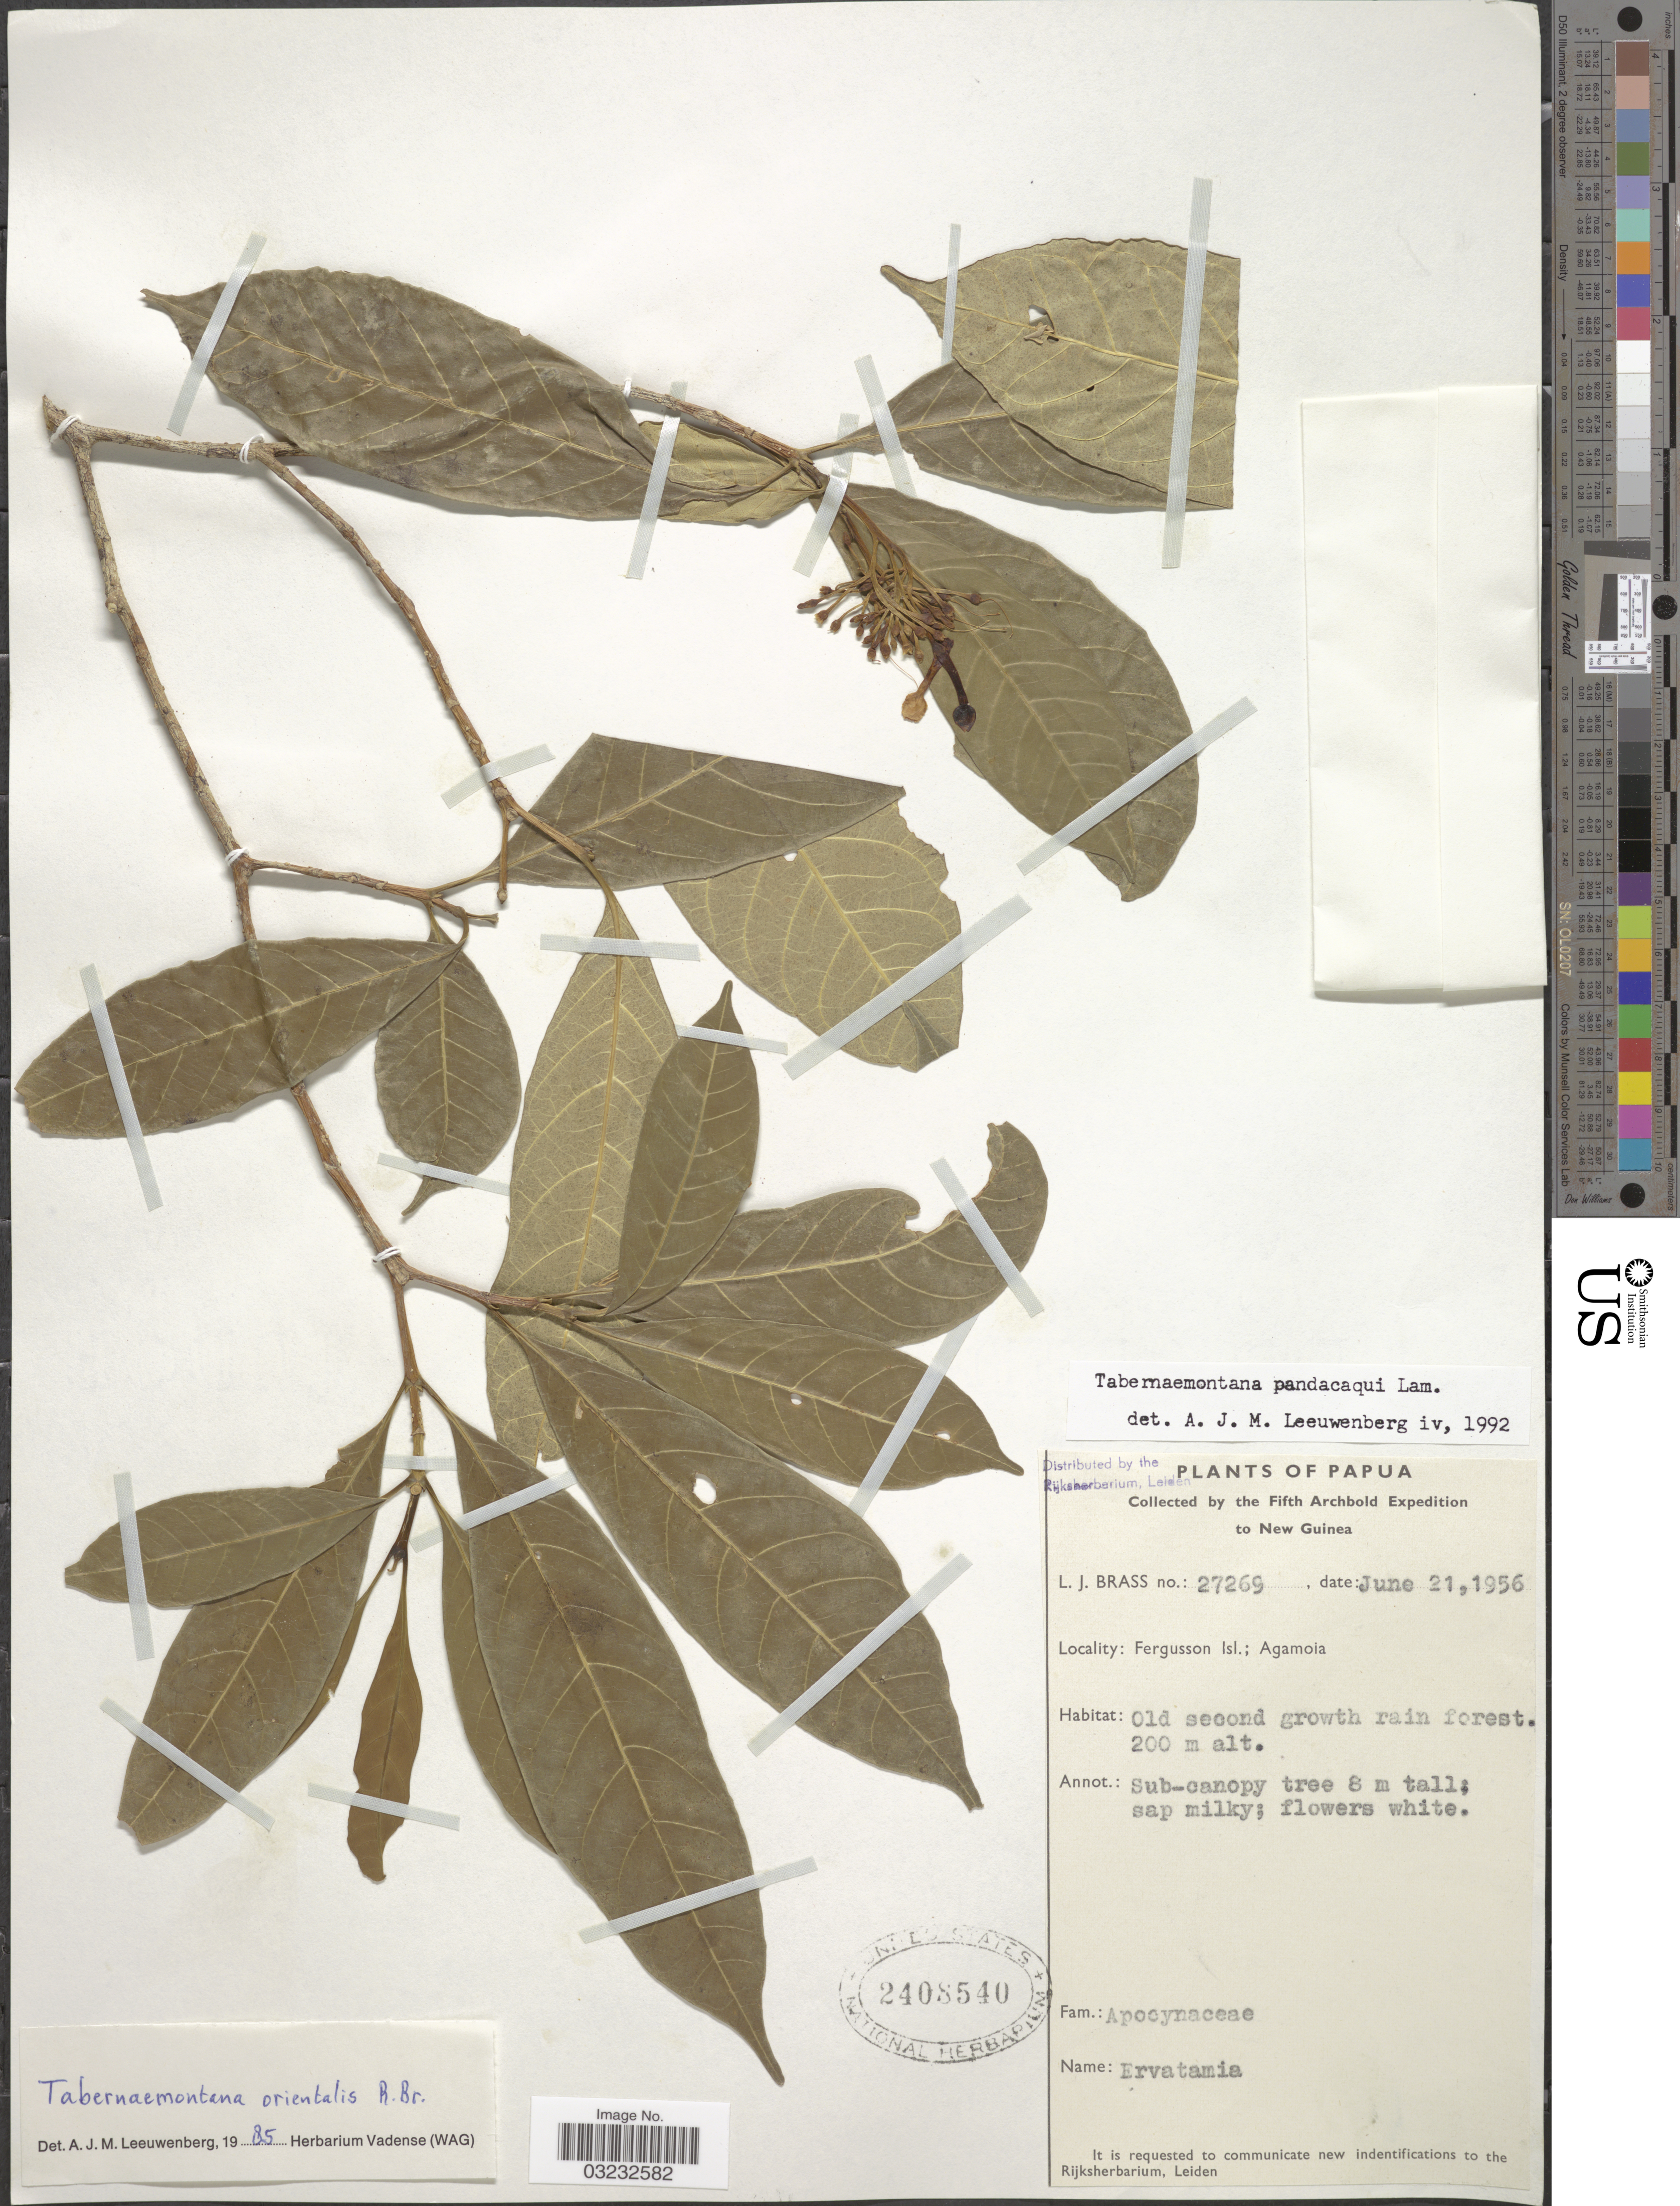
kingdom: Plantae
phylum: Tracheophyta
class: Magnoliopsida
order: Gentianales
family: Apocynaceae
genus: Tabernaemontana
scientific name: Tabernaemontana pandacaqui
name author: Poir.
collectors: L. J. Brass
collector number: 27269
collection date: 1956-06-21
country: Papua New Guinea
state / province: Milne Bay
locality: New Guinea, Fergusson Isl.; Agamoia.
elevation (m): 200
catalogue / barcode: US 2408540